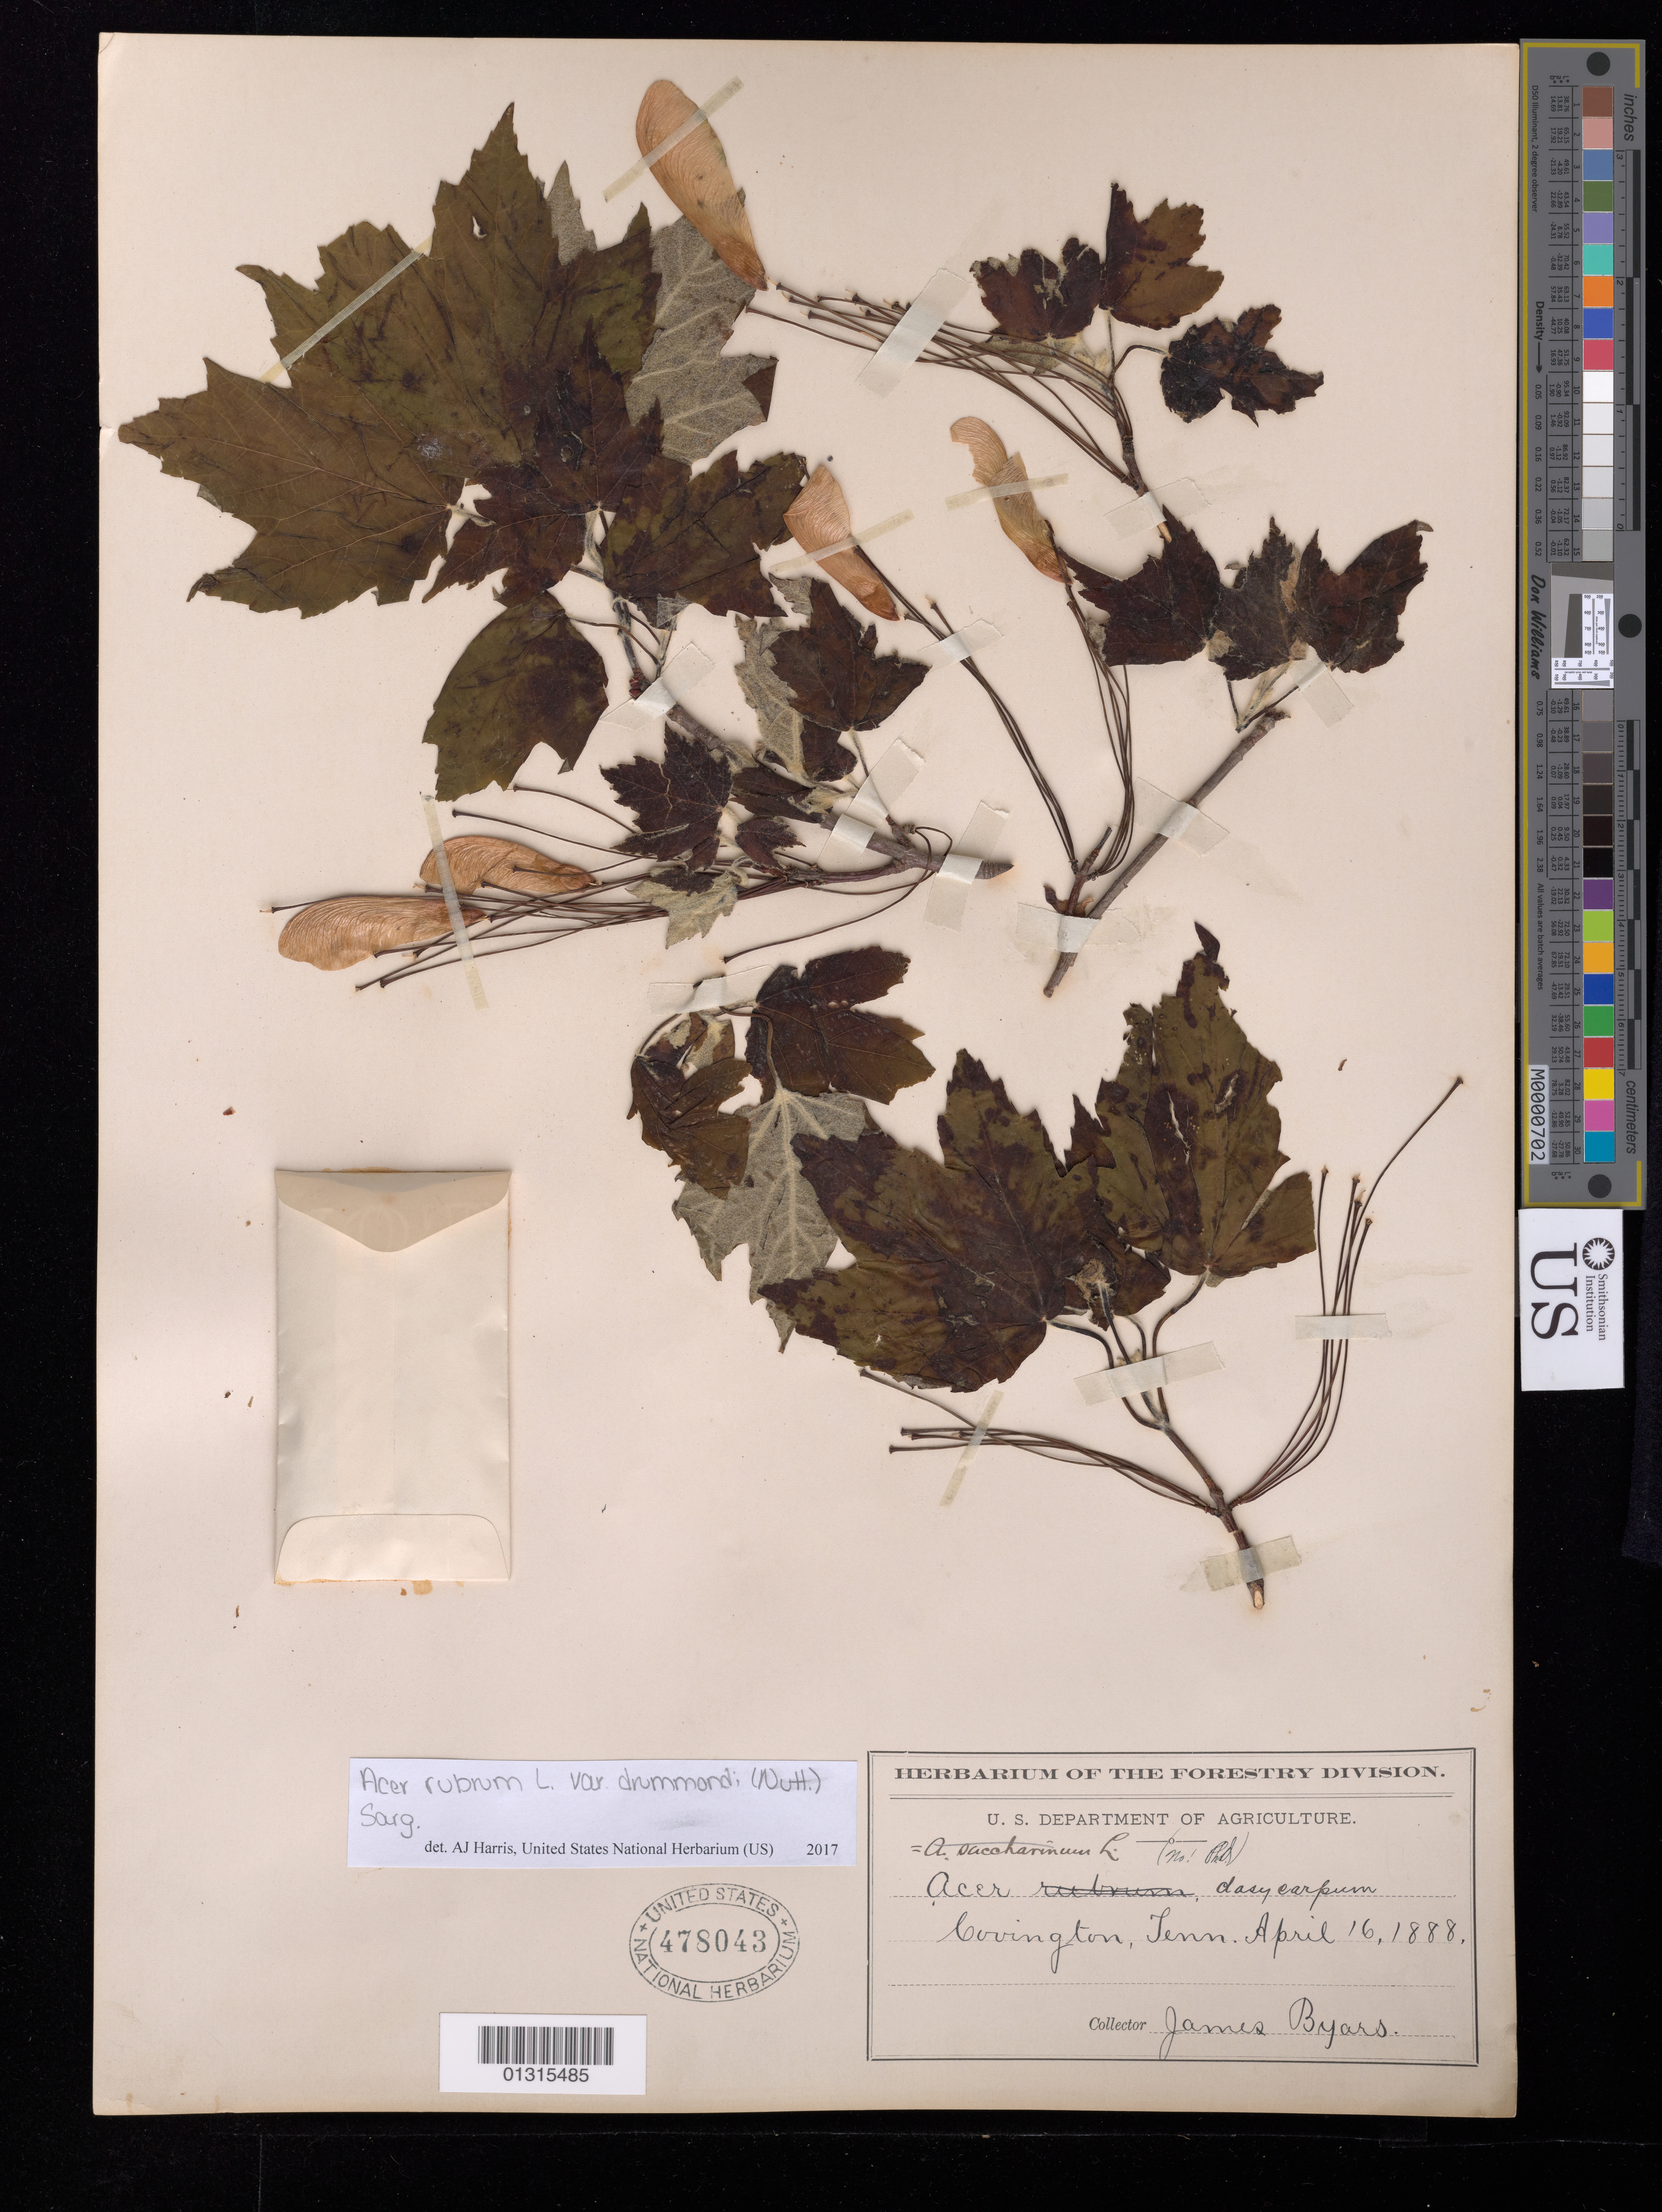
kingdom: Plantae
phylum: Tracheophyta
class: Magnoliopsida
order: Sapindales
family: Sapindaceae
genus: Acer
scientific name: Acer rubrum var. drummondi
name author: (Hook. & Arn. ex Nutt.) Sarg.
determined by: Harris, A. J., (UNITED STATES)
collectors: J. Byars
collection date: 1888-04-16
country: United States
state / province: Tennessee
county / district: Tipton County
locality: Covington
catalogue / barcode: US 478043